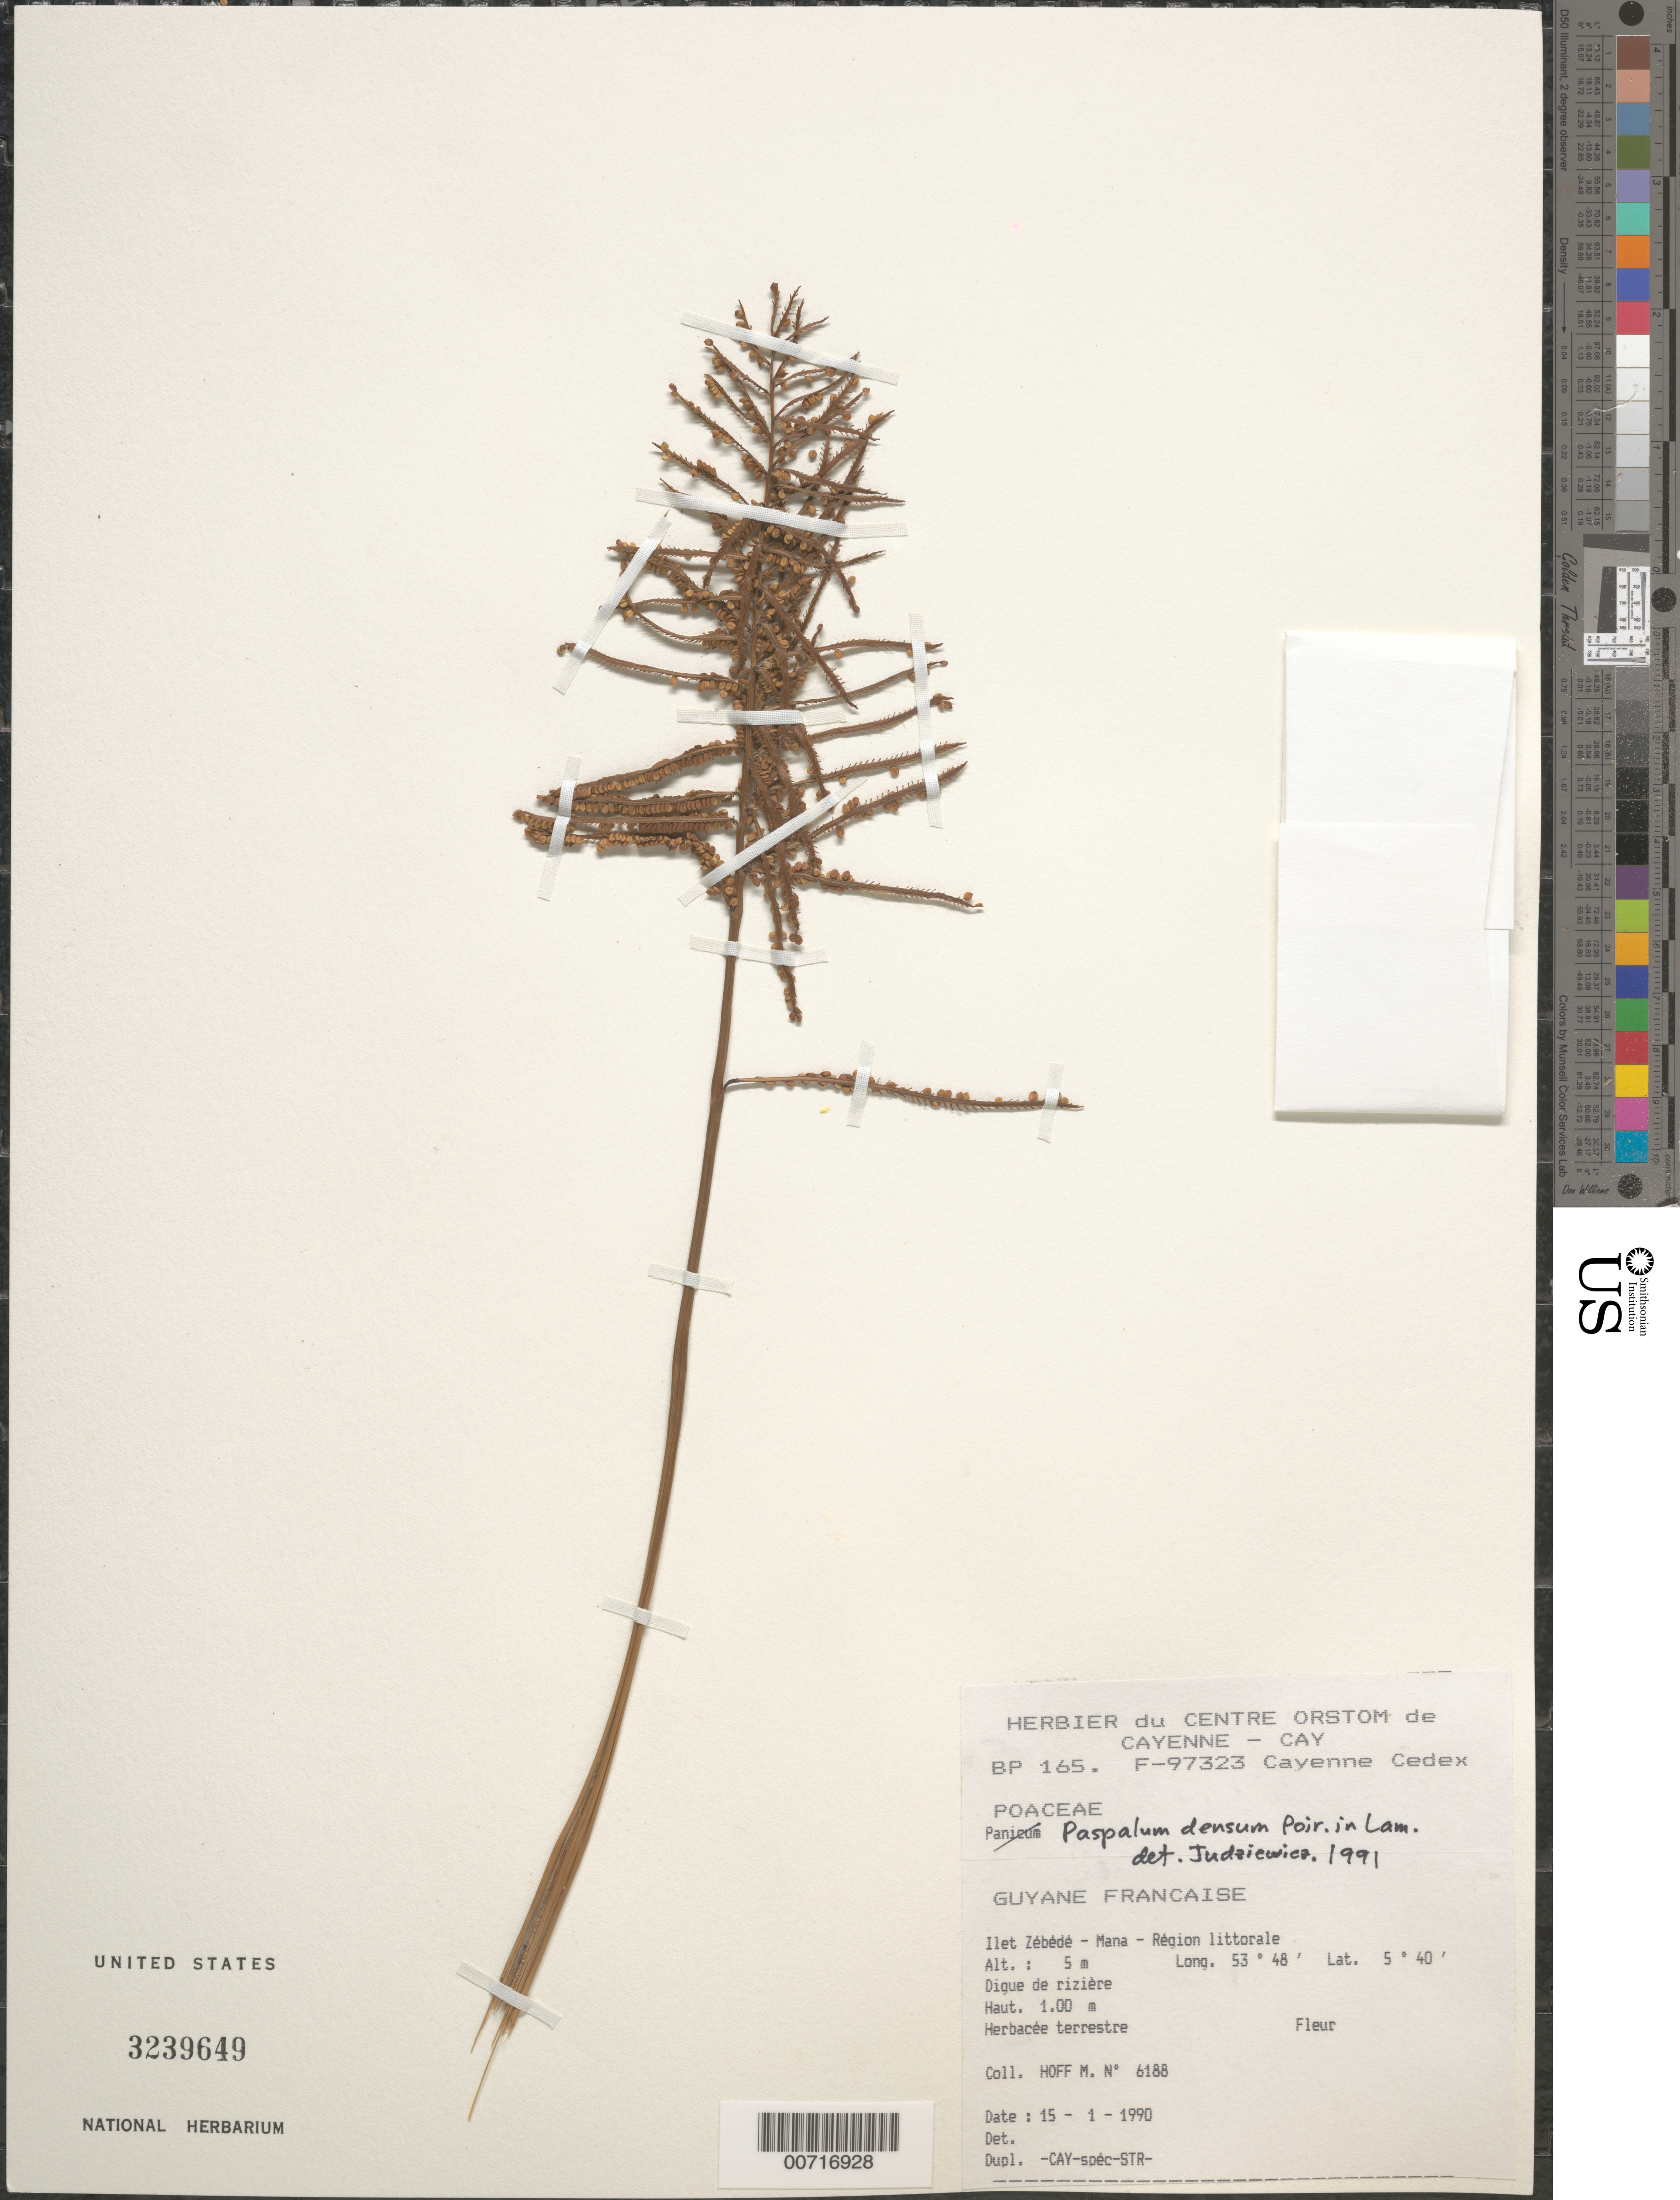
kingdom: Plantae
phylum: Tracheophyta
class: Liliopsida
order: Poales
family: Poaceae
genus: Paspalum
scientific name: Paspalum densum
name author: Poir.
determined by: Judziewicz, E. J.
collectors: M. Hoff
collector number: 6188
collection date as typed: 15-Jan-90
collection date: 1990-01-15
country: French Guiana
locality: Ilet Zébédé, Mana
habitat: Dique de riziere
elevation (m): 5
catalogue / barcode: US 3239649